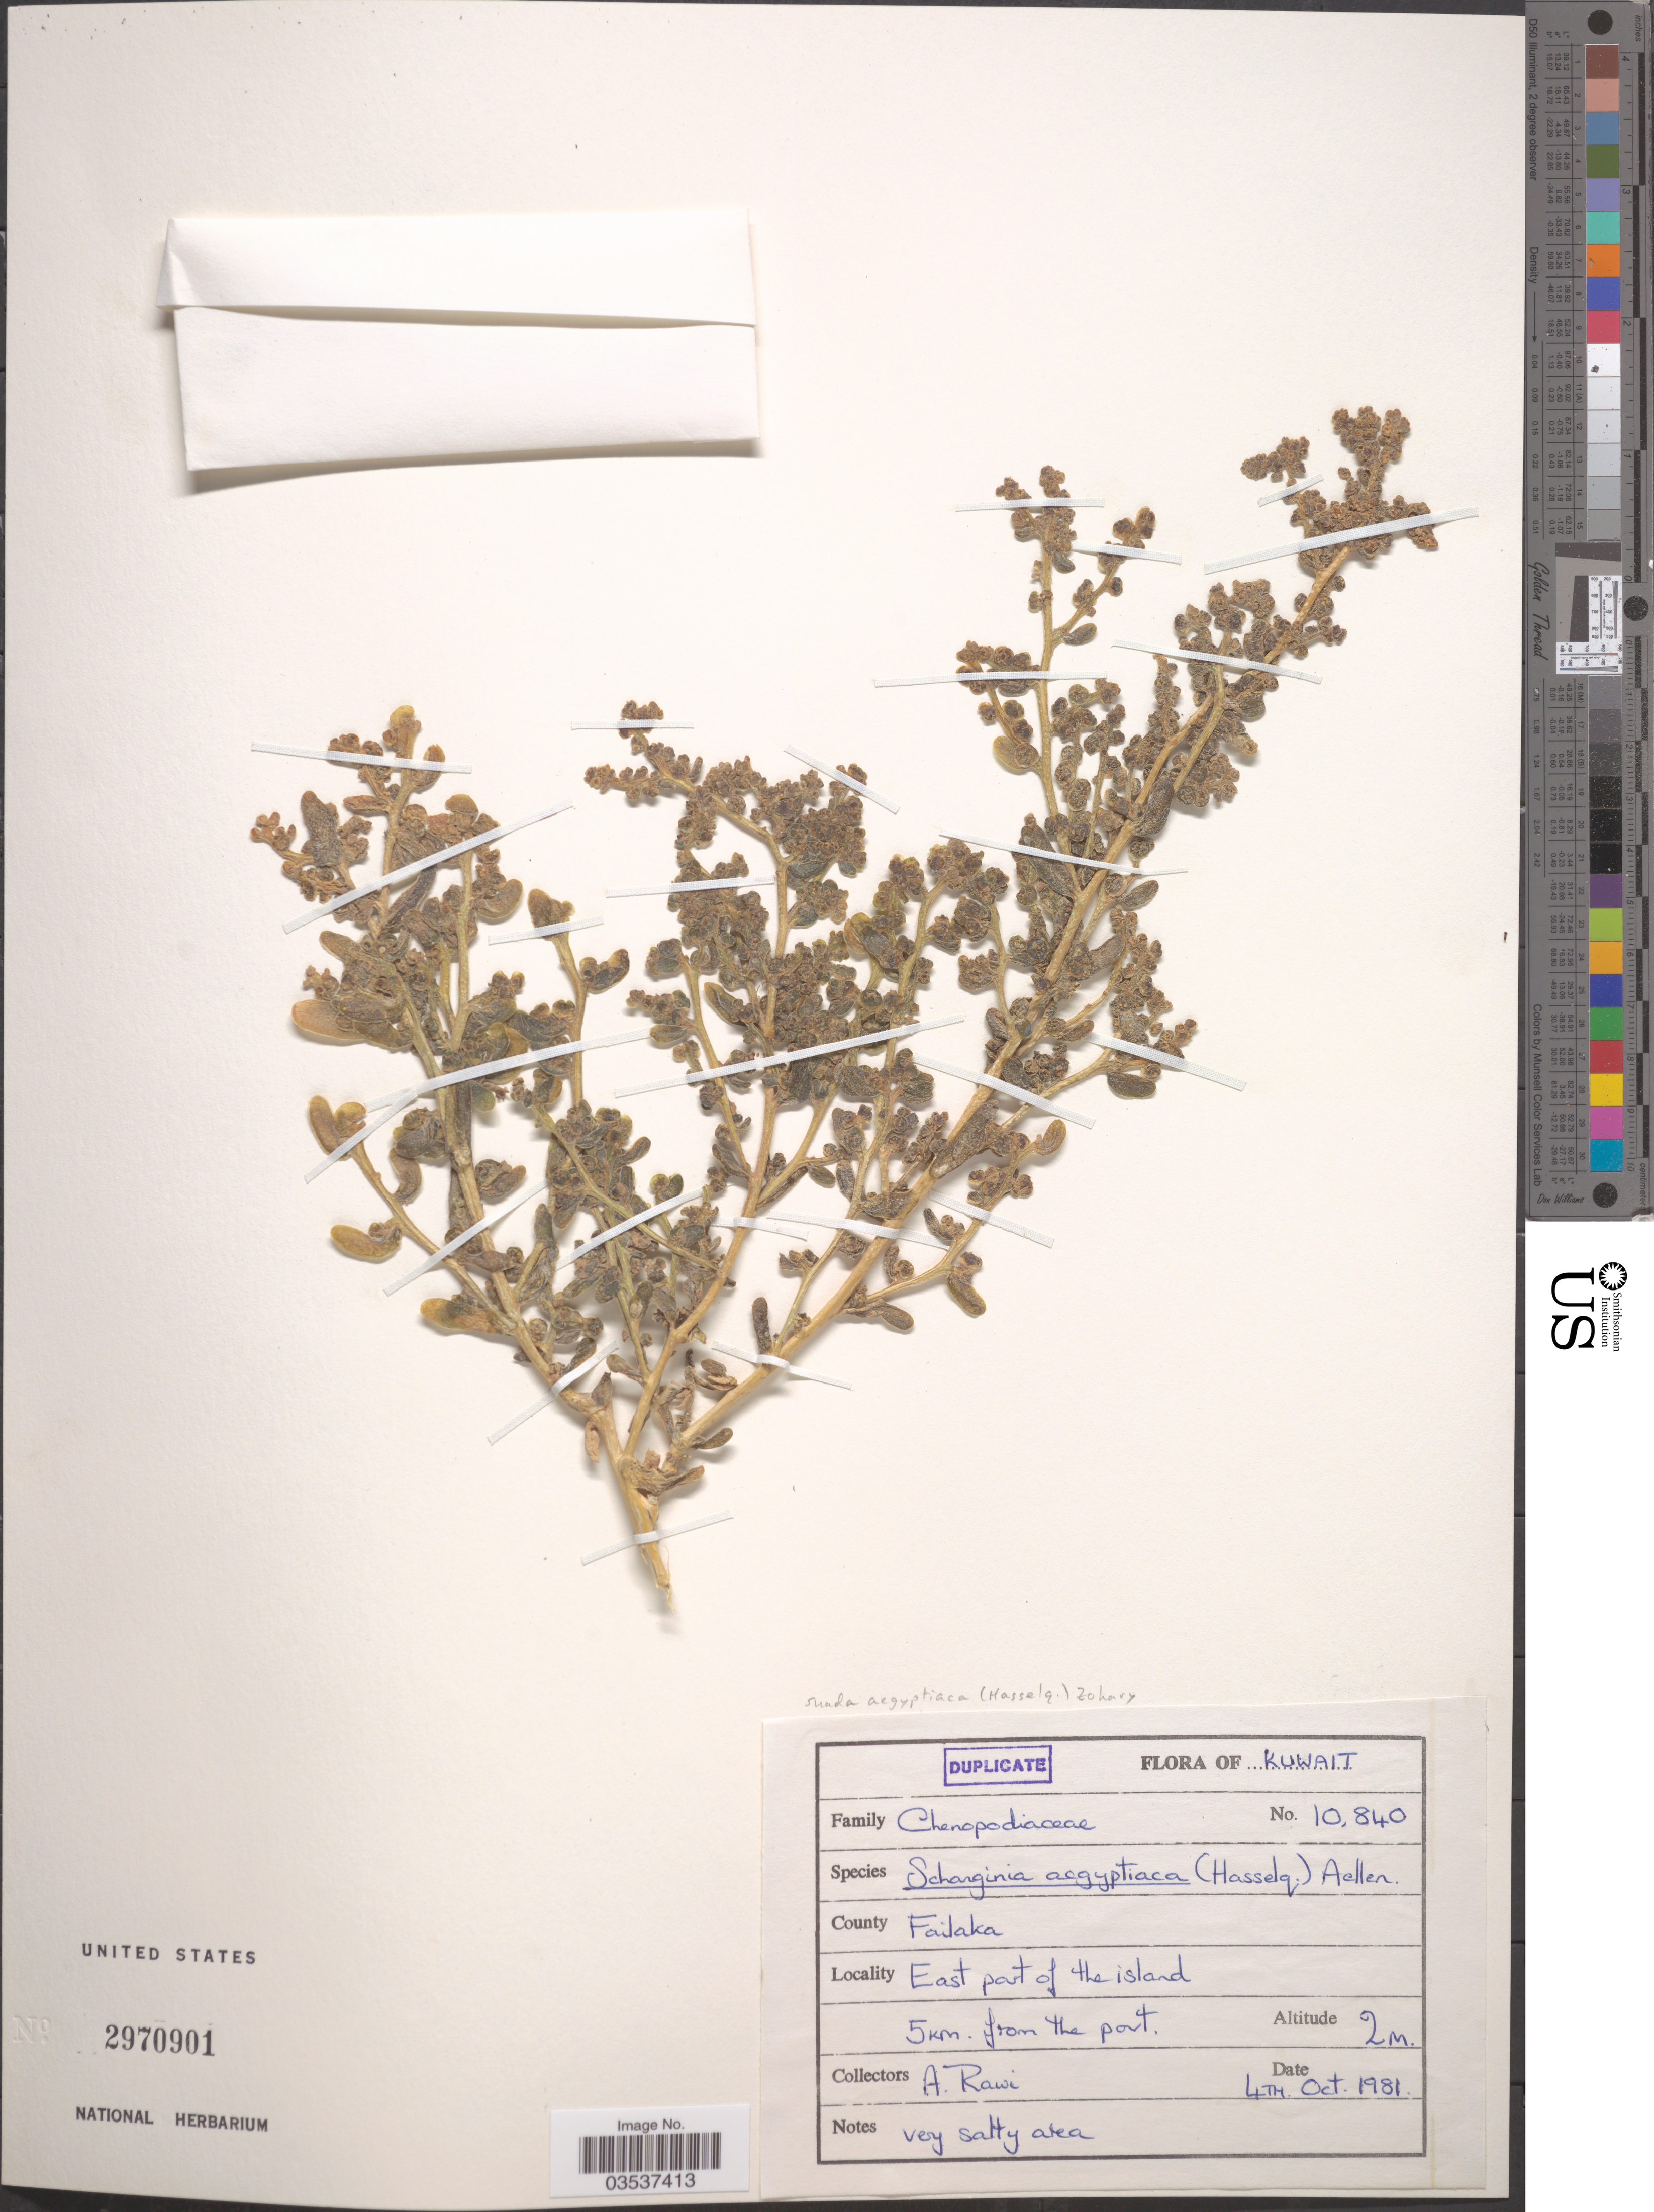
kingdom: Plantae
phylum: Tracheophyta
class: Magnoliopsida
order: Caryophyllales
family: Amaranthaceae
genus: Suaeda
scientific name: Suaeda aegyptiaca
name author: (Hasselq.) Zohary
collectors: A. Rawi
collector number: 10840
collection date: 1981-10-04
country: Kuwait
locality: County Failaka. East part of the island. 5km. from the port.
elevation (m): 2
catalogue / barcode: US 2970901